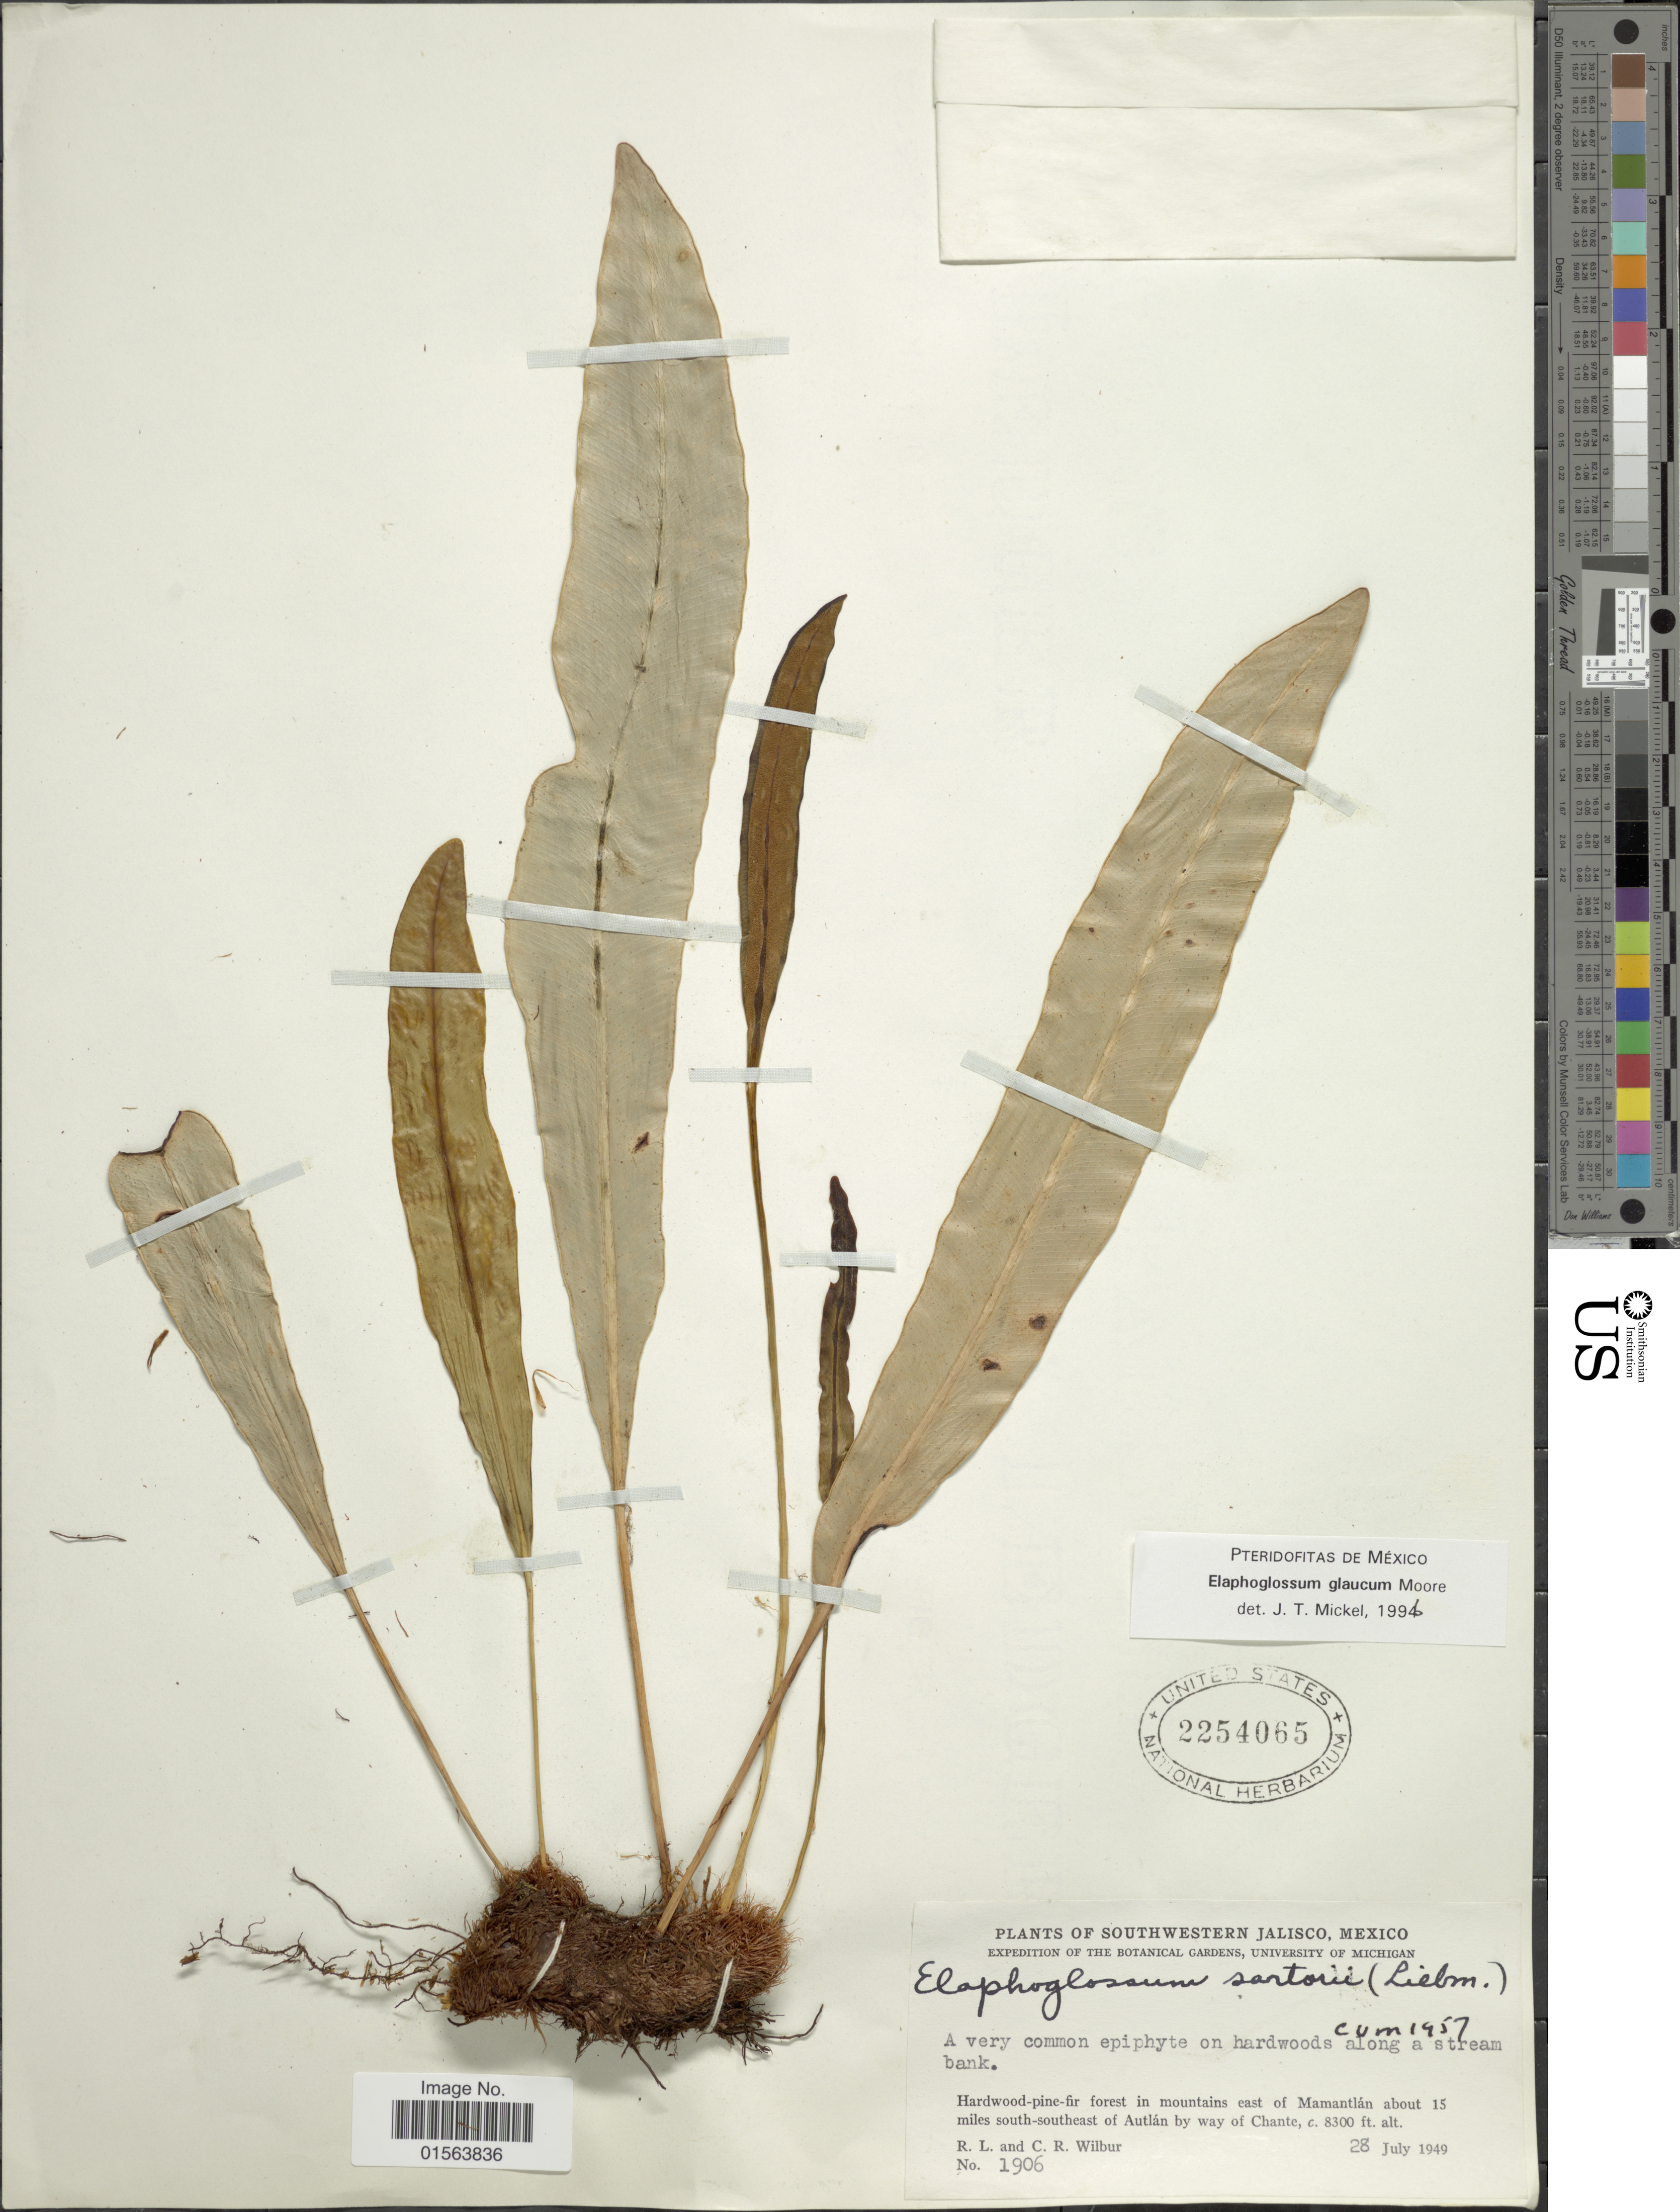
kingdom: Plantae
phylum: Tracheophyta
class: Polypodiopsida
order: Polypodiales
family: Dryopteridaceae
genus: Elaphoglossum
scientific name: Elaphoglossum glaucum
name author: T. Moore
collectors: R. L. Wilbur & C. Wilbur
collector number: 1906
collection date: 1949-07-28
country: Mexico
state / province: Jalisco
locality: Southwestern Jalisco, in mountains east of Mamantlan about 15 miles south-southeast of Autlan by way of Chante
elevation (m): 2530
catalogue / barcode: US 2254065